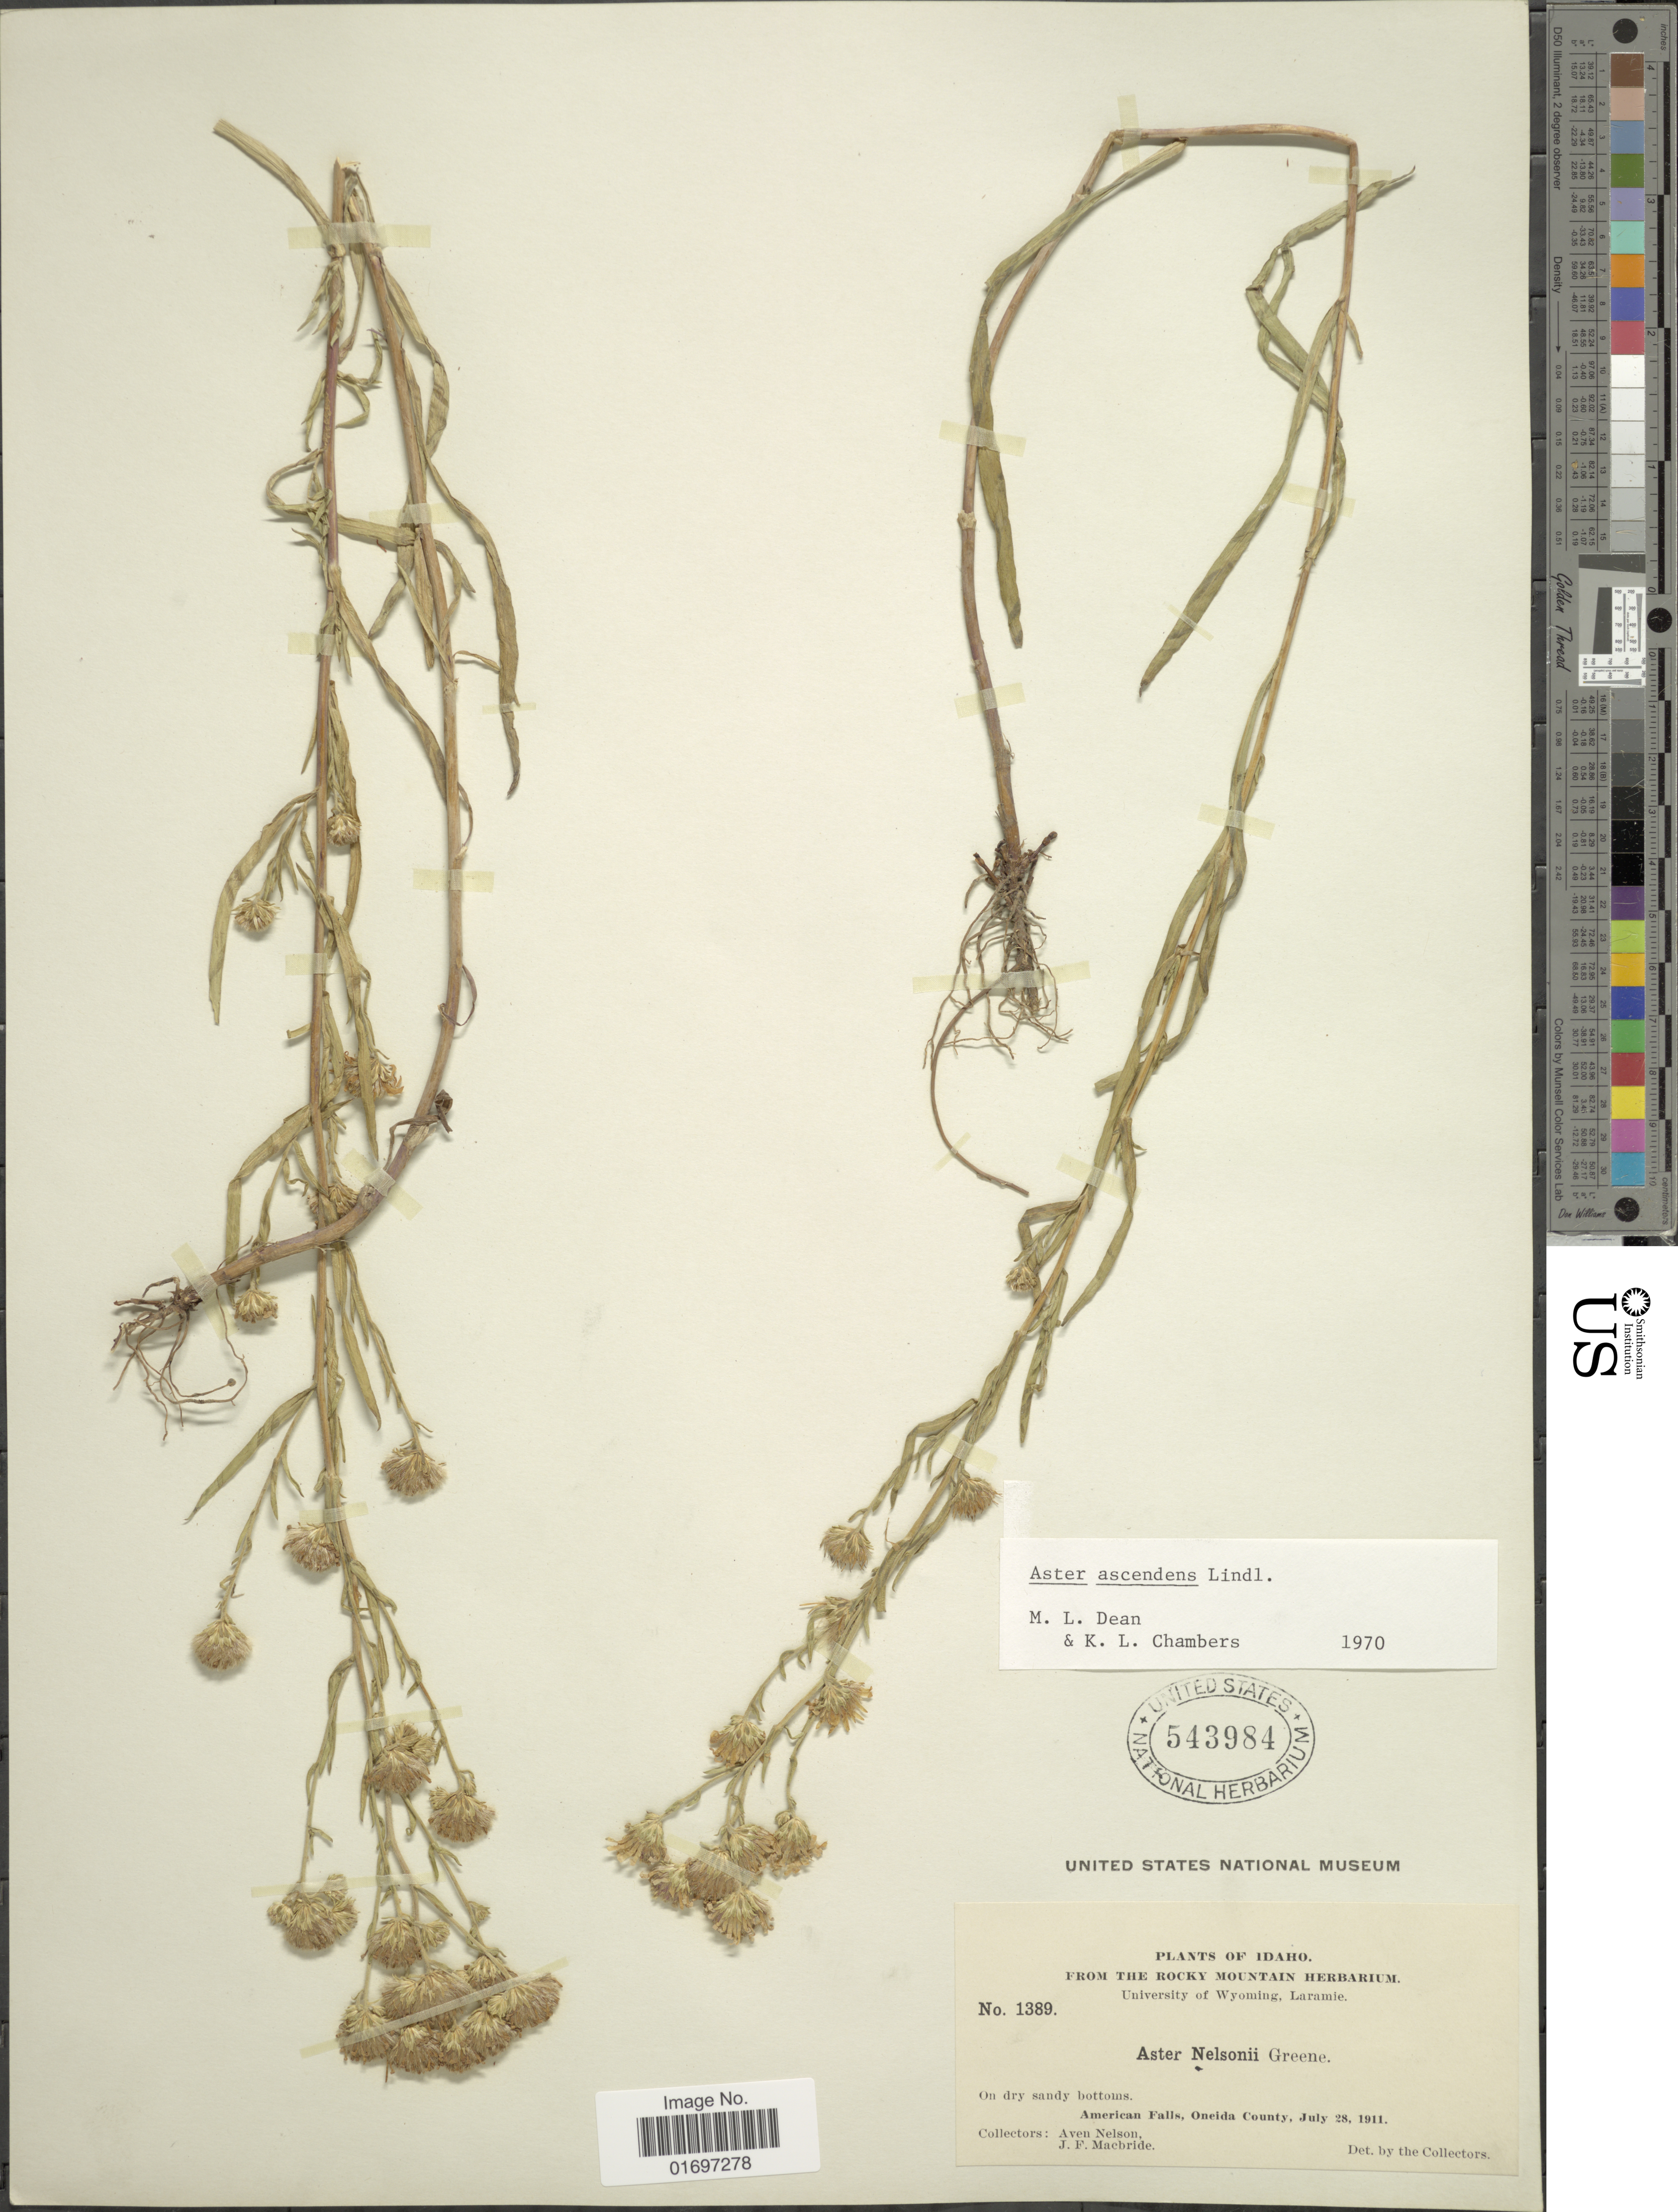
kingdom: Plantae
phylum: Tracheophyta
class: Magnoliopsida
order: Asterales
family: Asteraceae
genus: Symphyotrichum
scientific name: Symphyotrichum ascendens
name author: (Lindl.) G.L. Nesom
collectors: A. Nelson & J. F. Macbride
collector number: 1389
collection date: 1911-07-28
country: United States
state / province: Idaho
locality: Idaho. On dry sandy bottoms. American Falls, Oneida County.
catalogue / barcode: US 543984